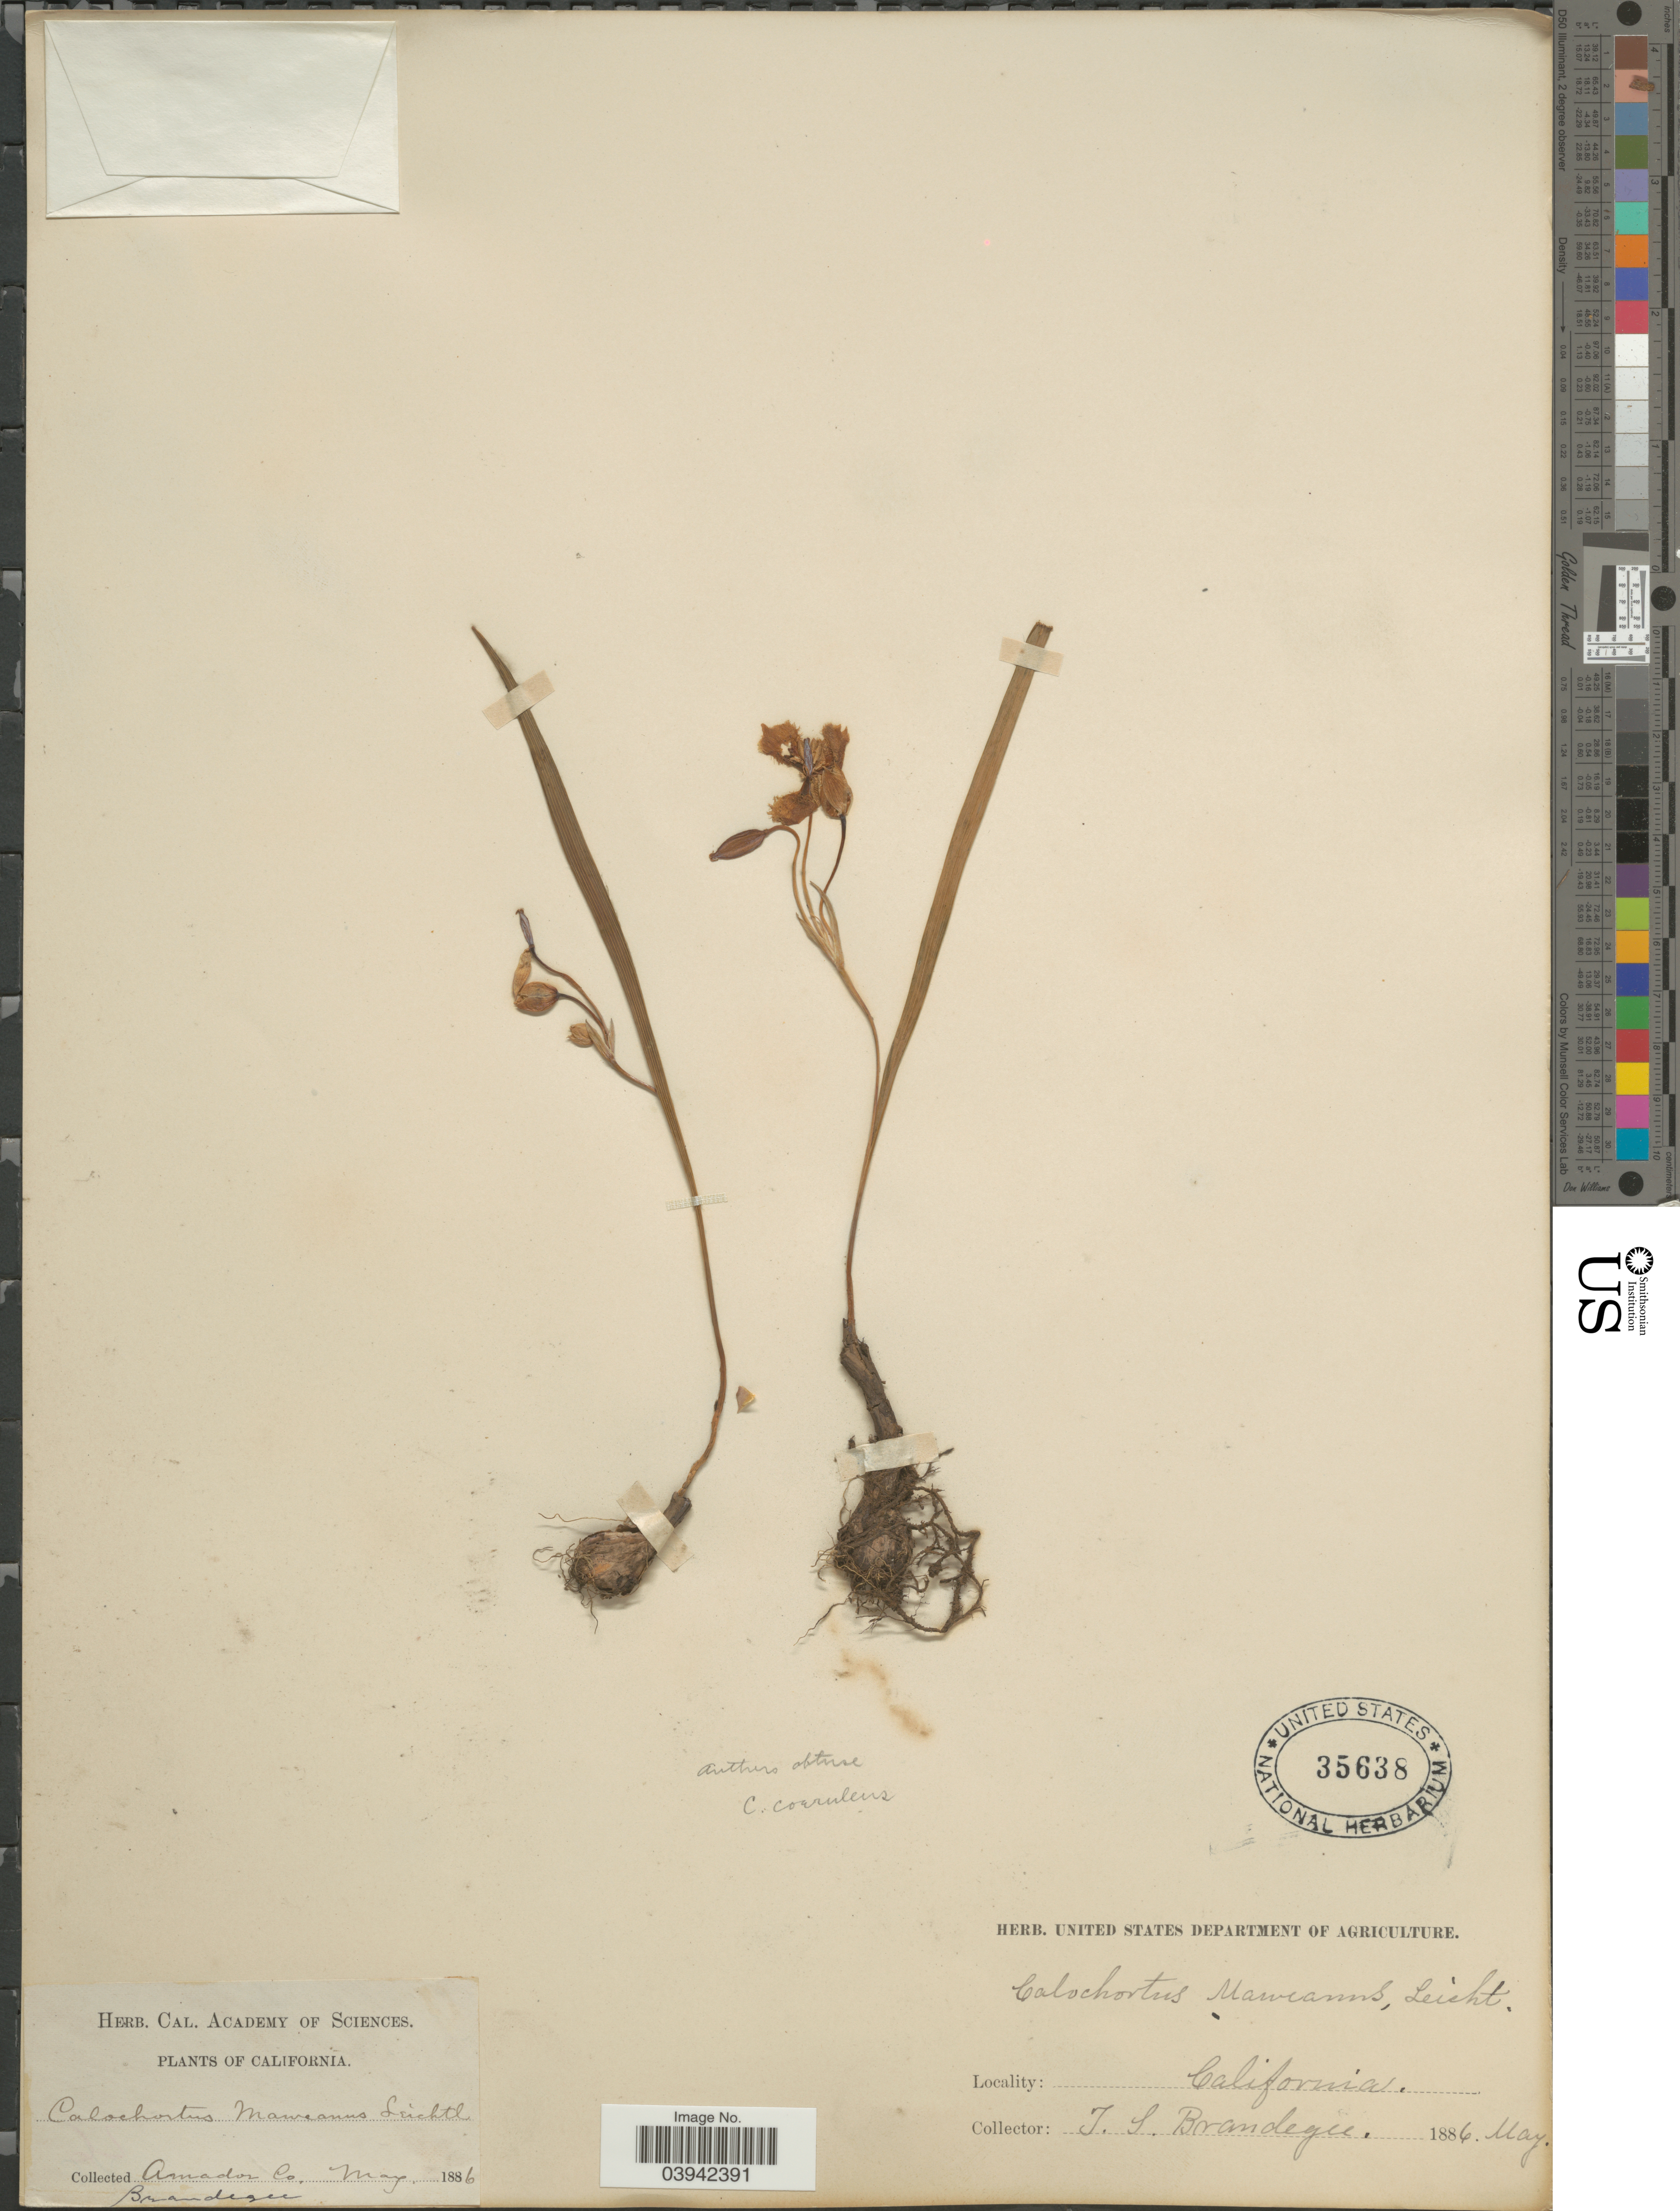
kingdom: Plantae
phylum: Tracheophyta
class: Liliopsida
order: Liliales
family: Liliaceae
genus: Calochortus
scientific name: Calochortus coeruleus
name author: (Kellogg) S. Watson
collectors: T. S. Brandegee (herbarium)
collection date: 1886-05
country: United States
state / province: California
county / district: Amador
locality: Amador Co.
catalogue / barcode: US 35638